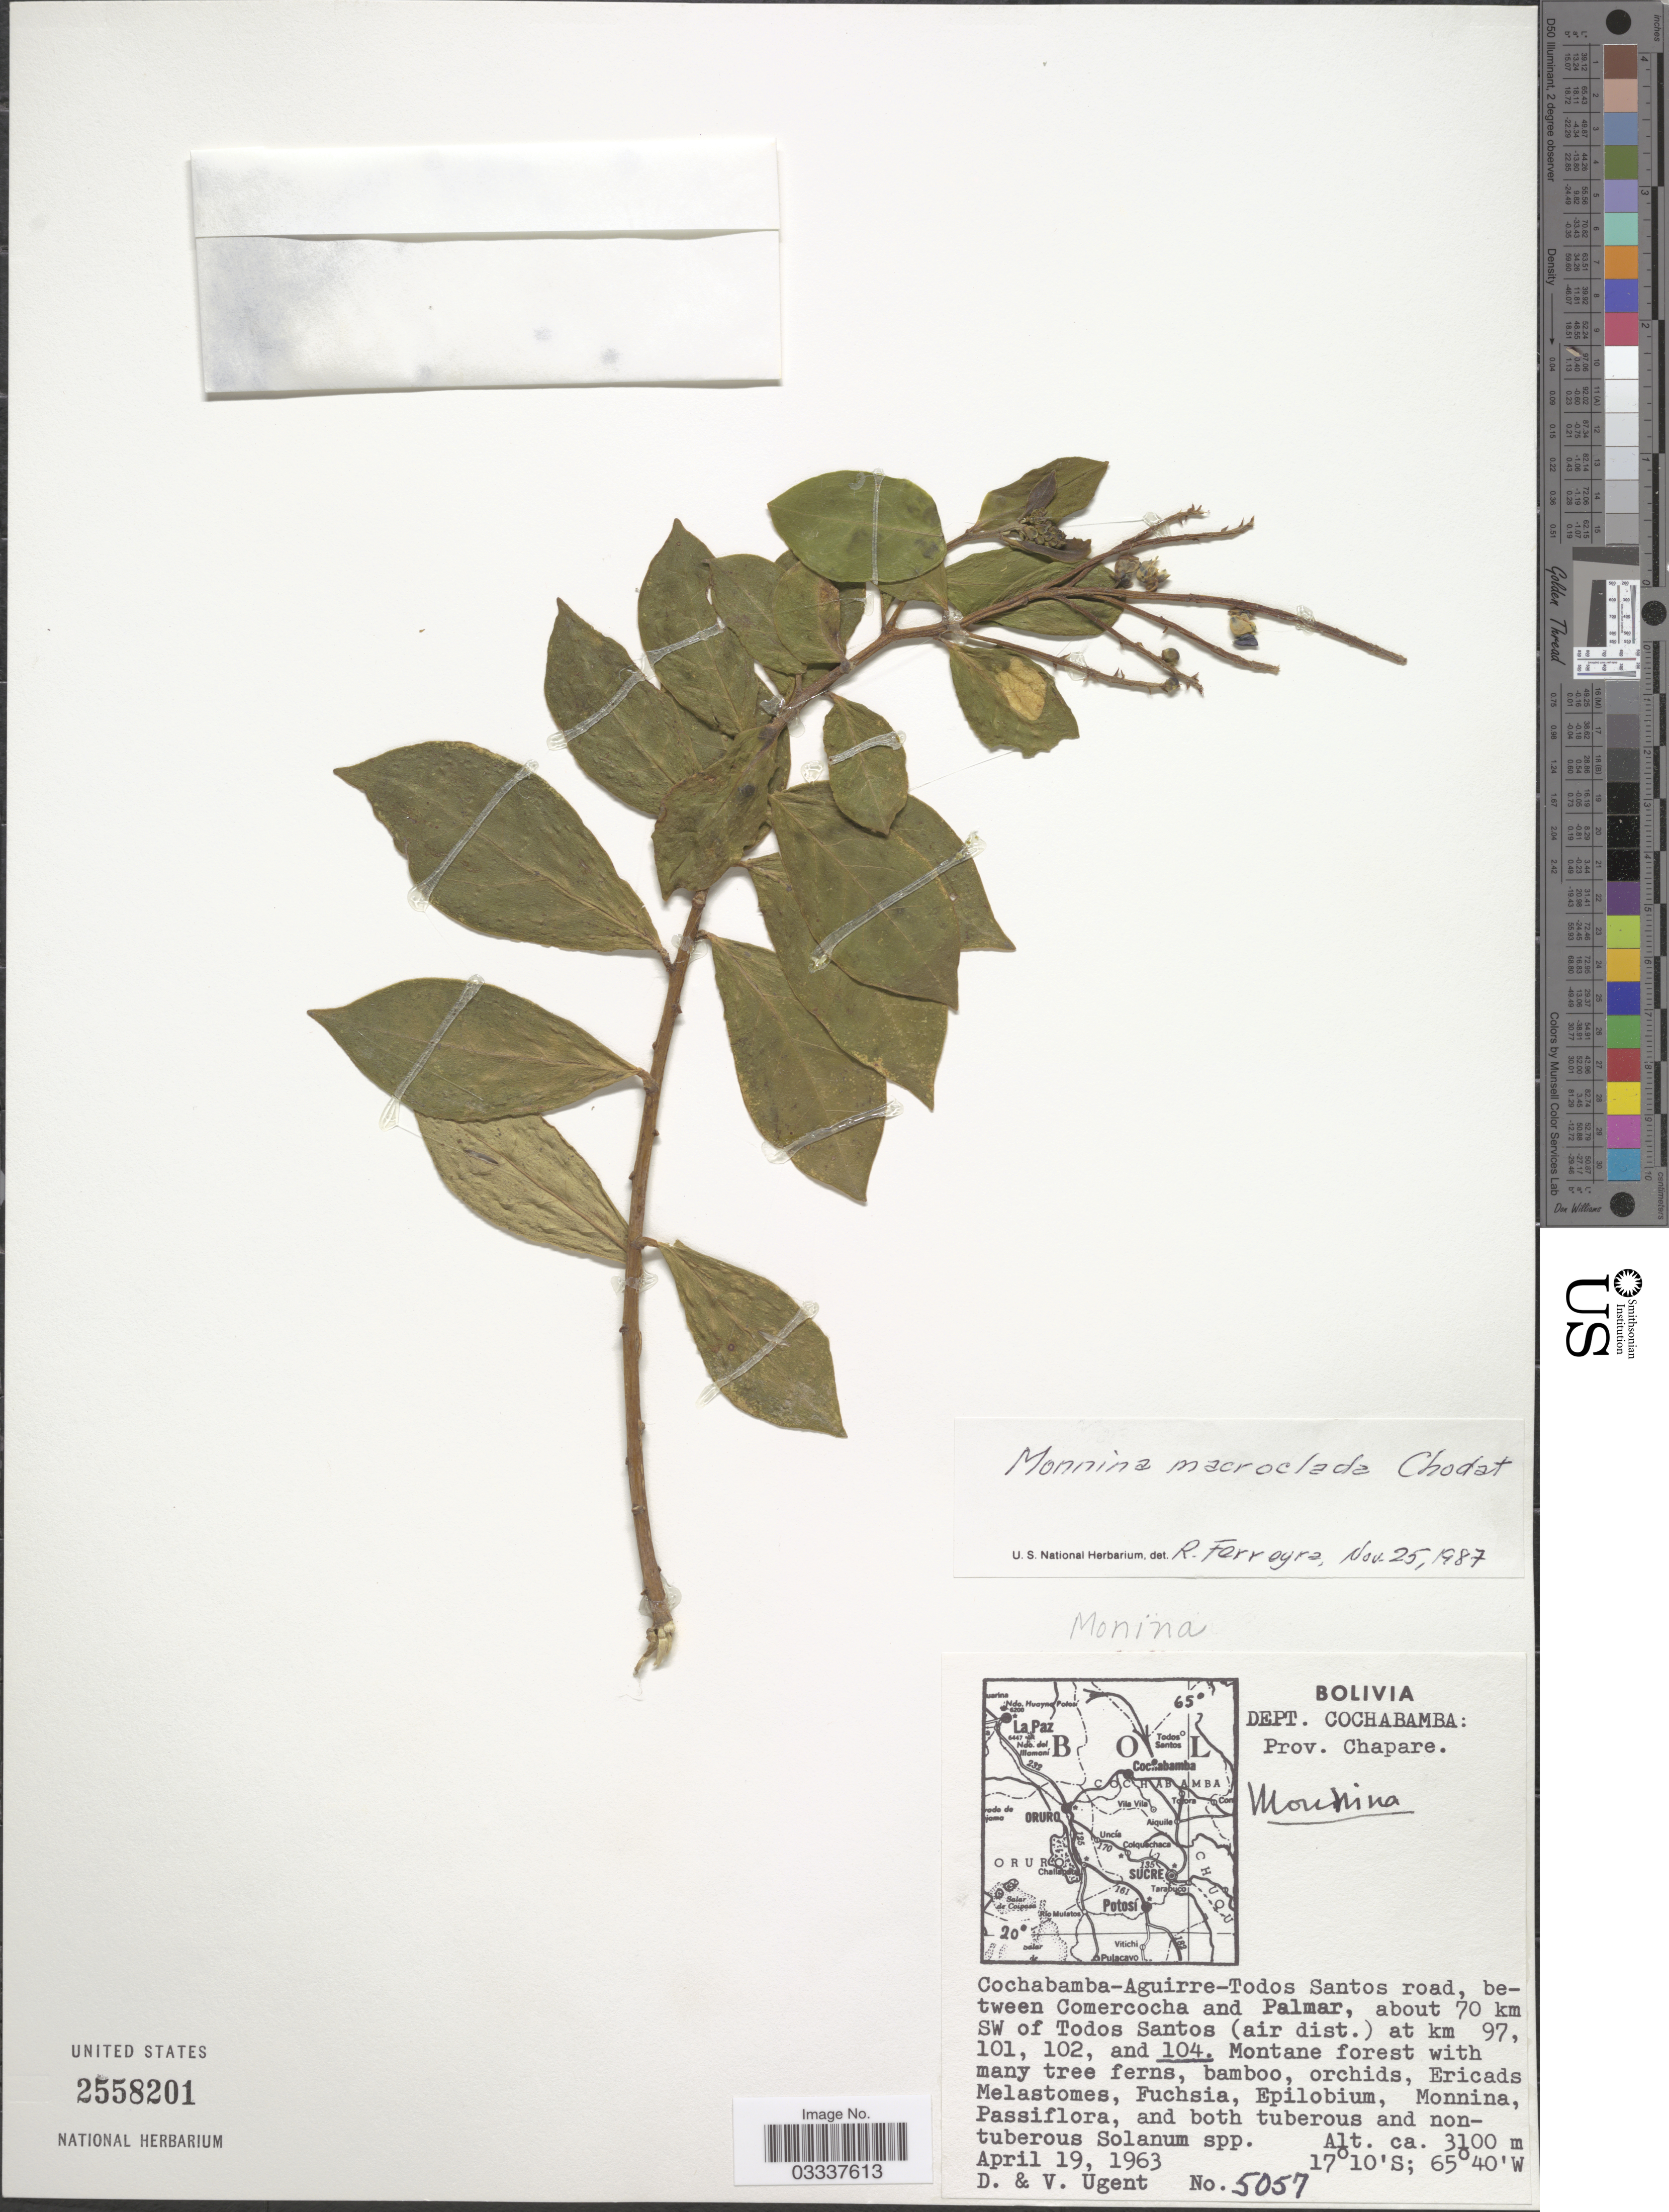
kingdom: Plantae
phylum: Tracheophyta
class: Magnoliopsida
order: Fabales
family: Polygalaceae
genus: Monnina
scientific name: Monnina macroclada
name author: Chodat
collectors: D. Ugent & V. Ugent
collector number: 5057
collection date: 1963-04-19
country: Bolivia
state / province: Cochabamba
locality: Dept. Cochabamba, Prov. Chapare. Cochabamba-Aguirre-Todos Santos road, between Comercocha and Palmar, about 70 km SW of Todos Santos (air dist.) at km 97, 101, 102, and 104.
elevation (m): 3100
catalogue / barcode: US 2558201